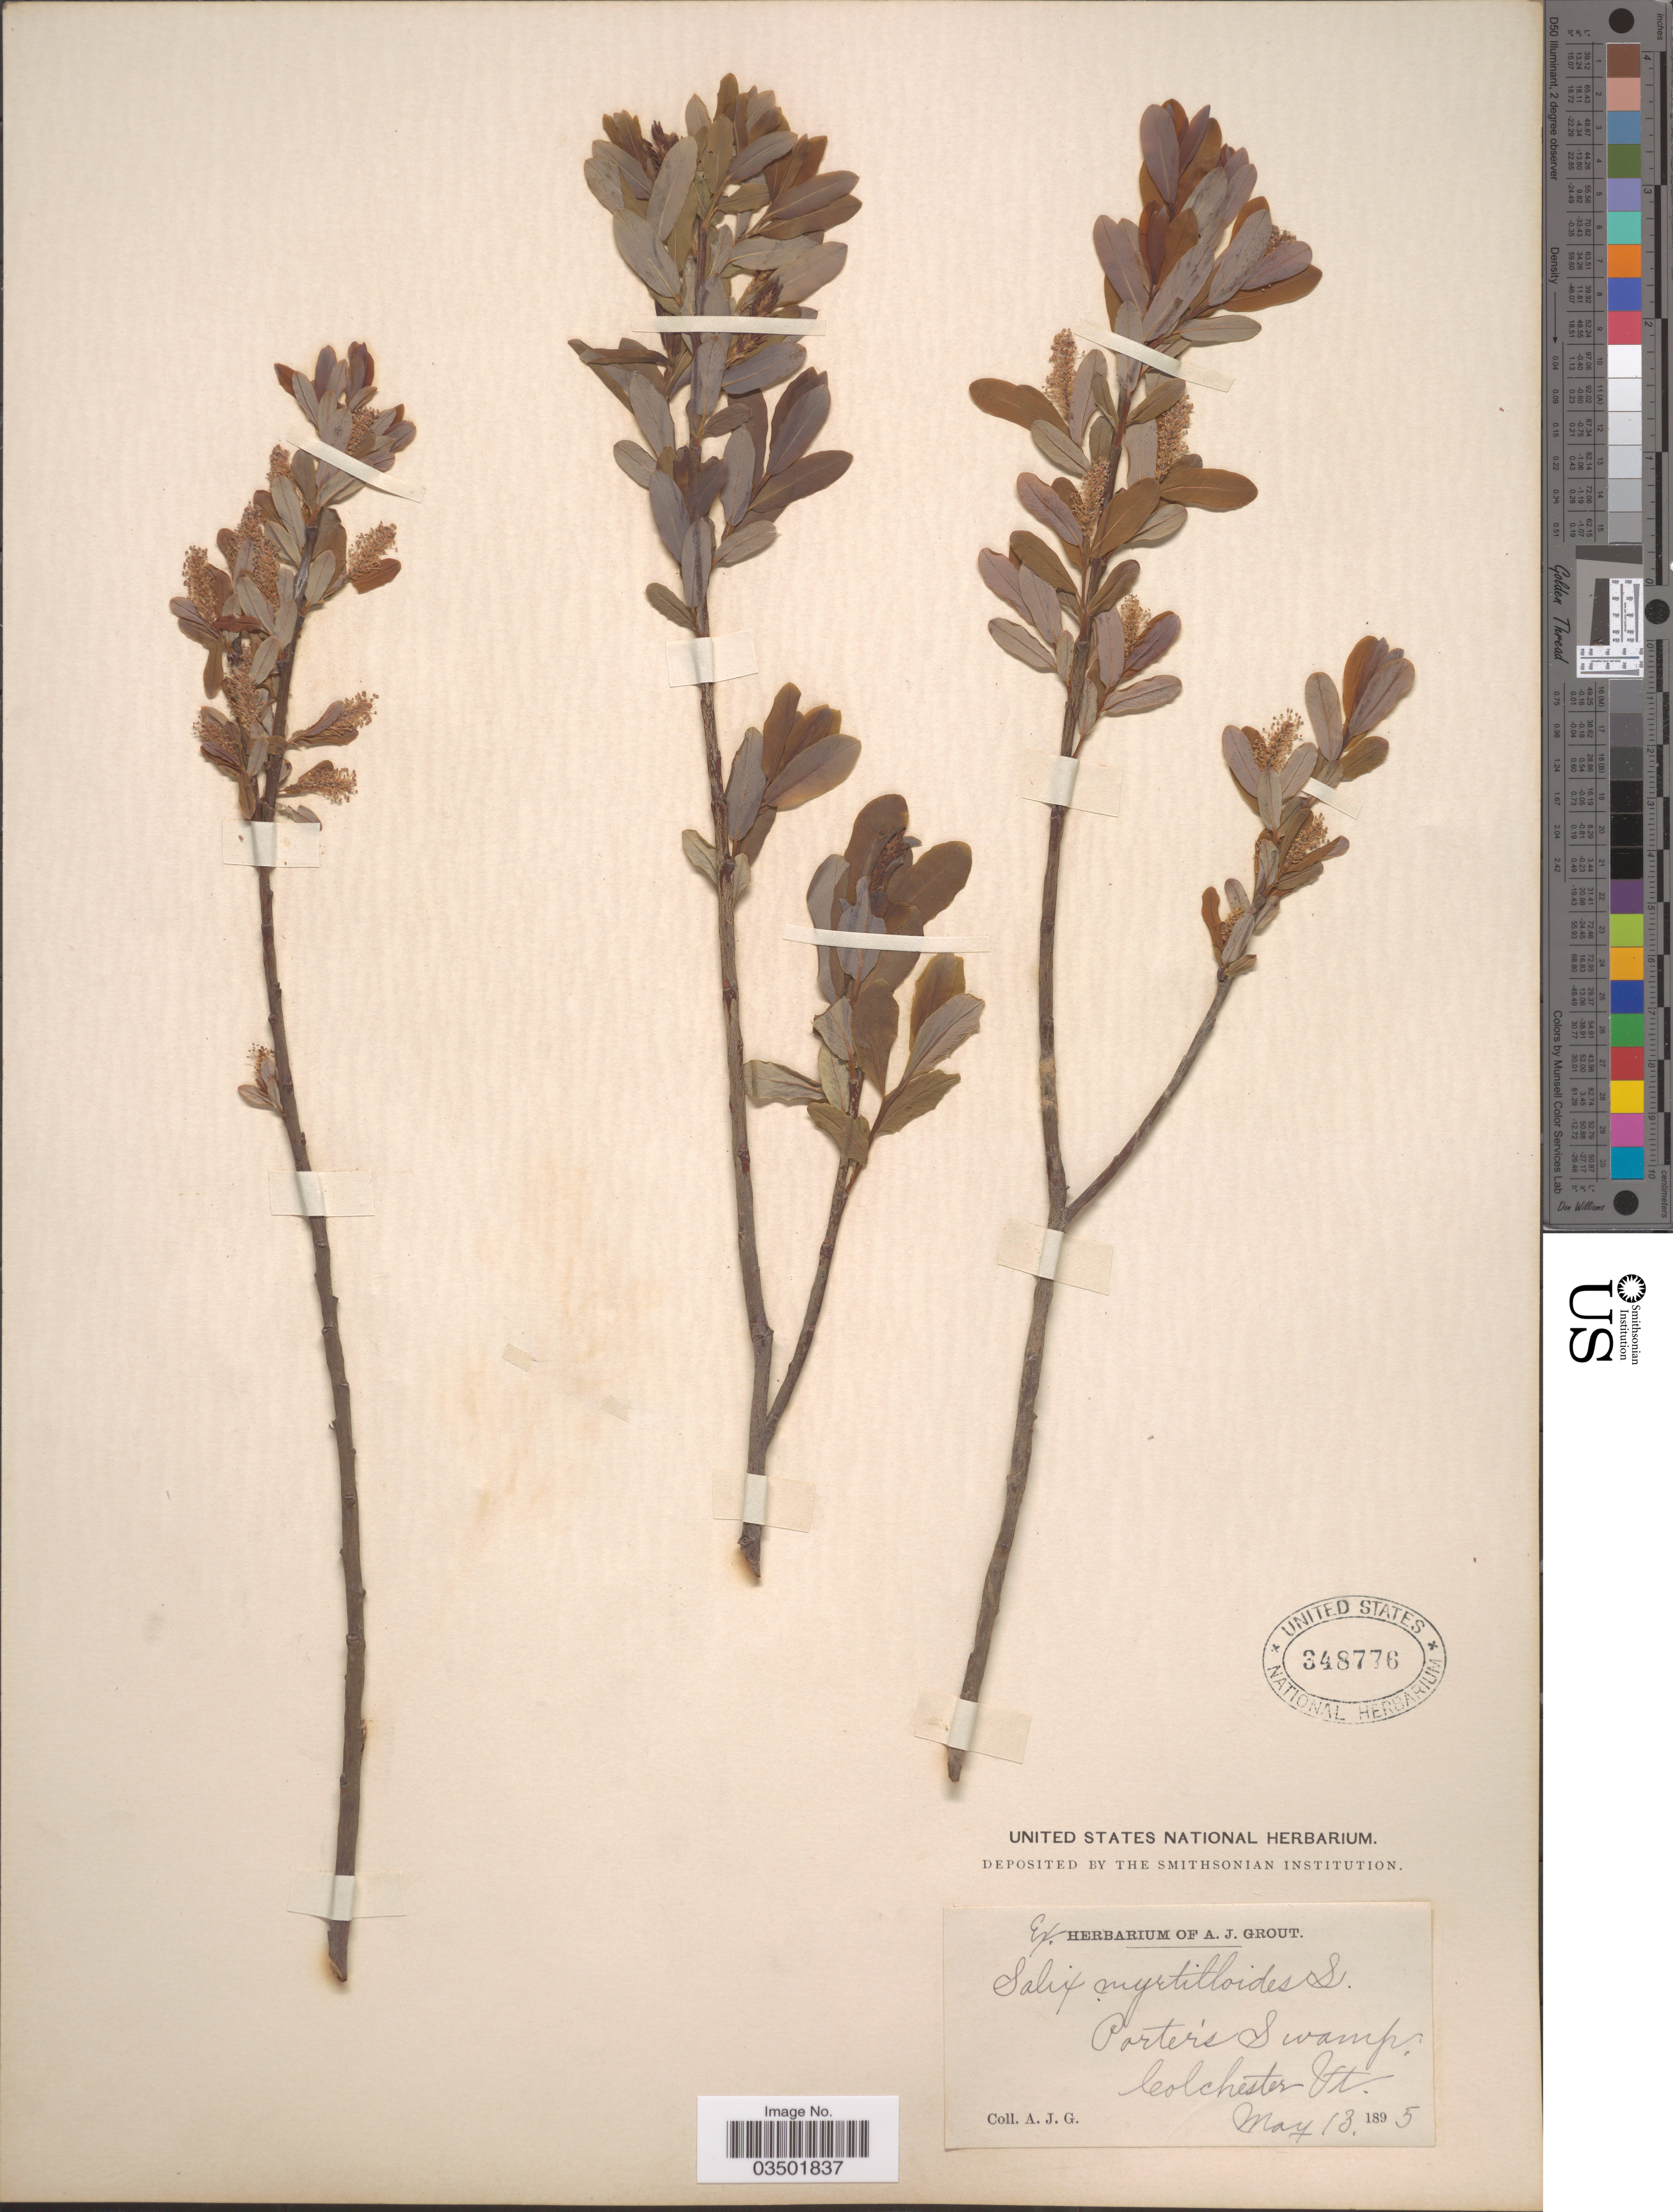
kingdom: Plantae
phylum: Tracheophyta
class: Magnoliopsida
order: Malpighiales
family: Salicaceae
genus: Salix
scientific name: Salix pedicellaris var. hypoglauca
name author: Fernald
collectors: A. J. Grout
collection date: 1895-05-13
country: United States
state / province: Vermont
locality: Porter's Swamp, Colchester.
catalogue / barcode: US 348776